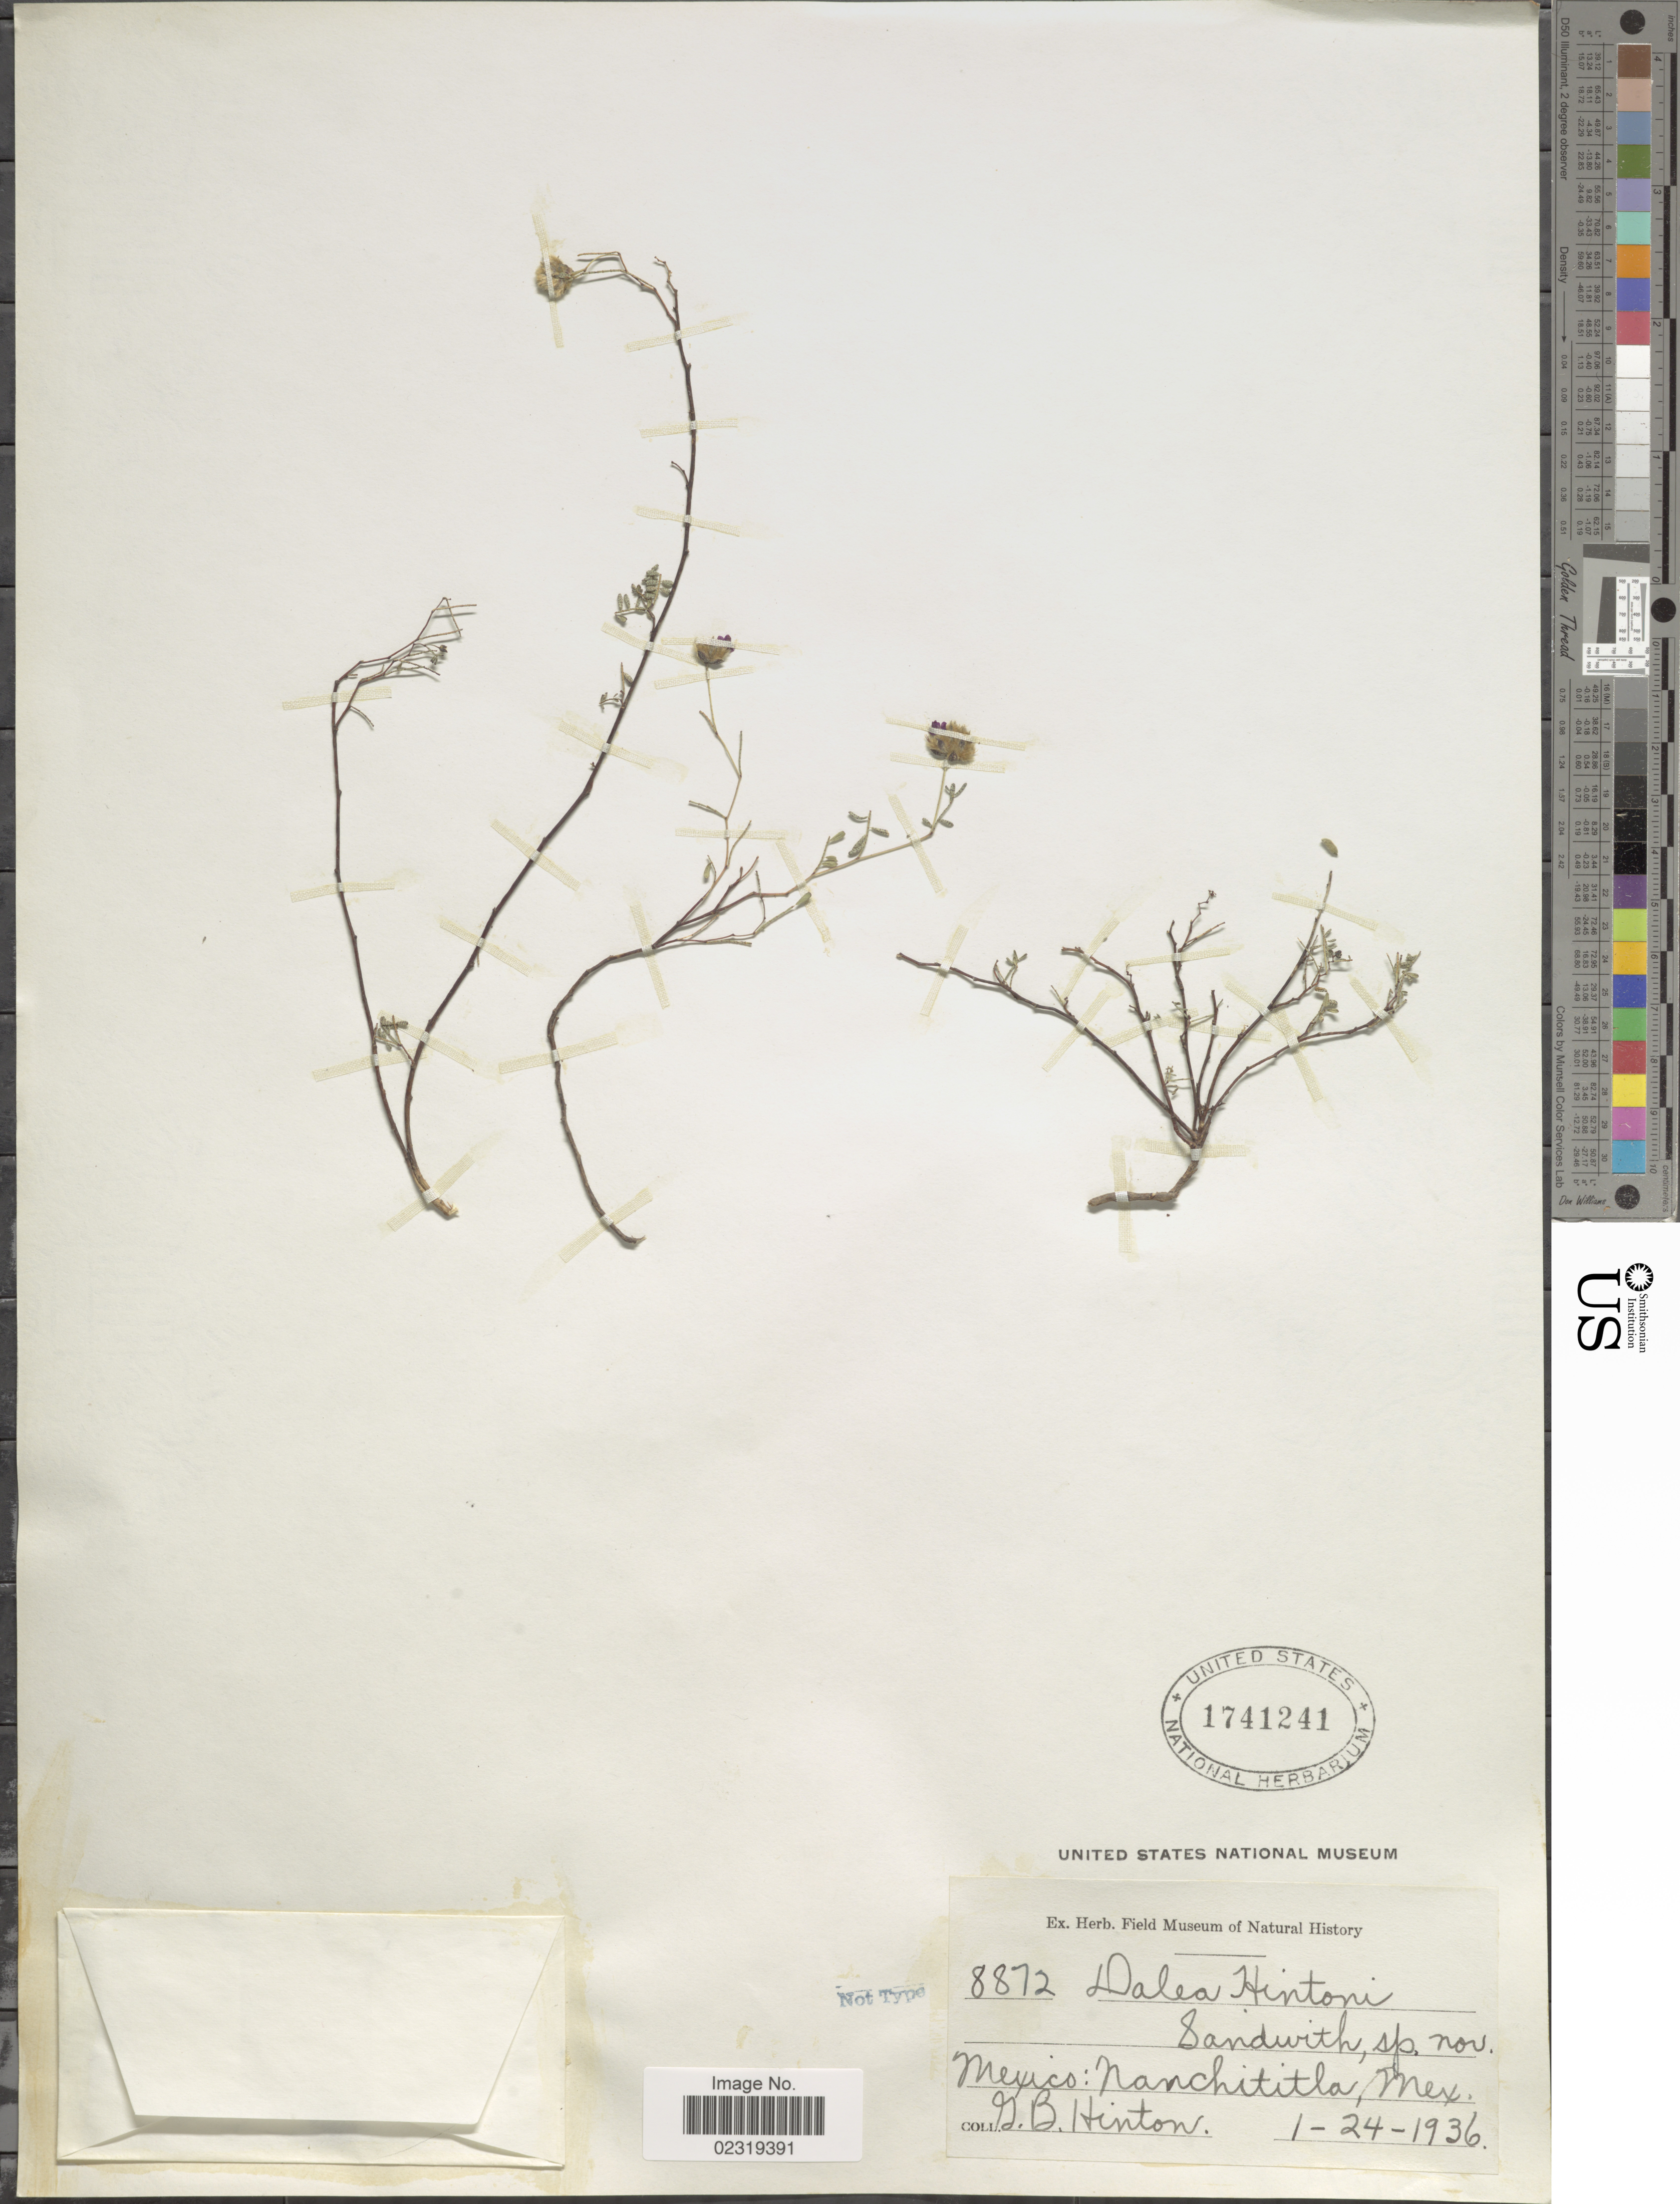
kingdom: Plantae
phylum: Tracheophyta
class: Magnoliopsida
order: Fabales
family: Fabaceae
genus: Dalea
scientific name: Dalea hintonii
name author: Sandwith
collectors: G. B. Hinton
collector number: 8872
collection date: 1936-01-24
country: Mexico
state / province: México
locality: Nanchititla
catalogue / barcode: US 1741241